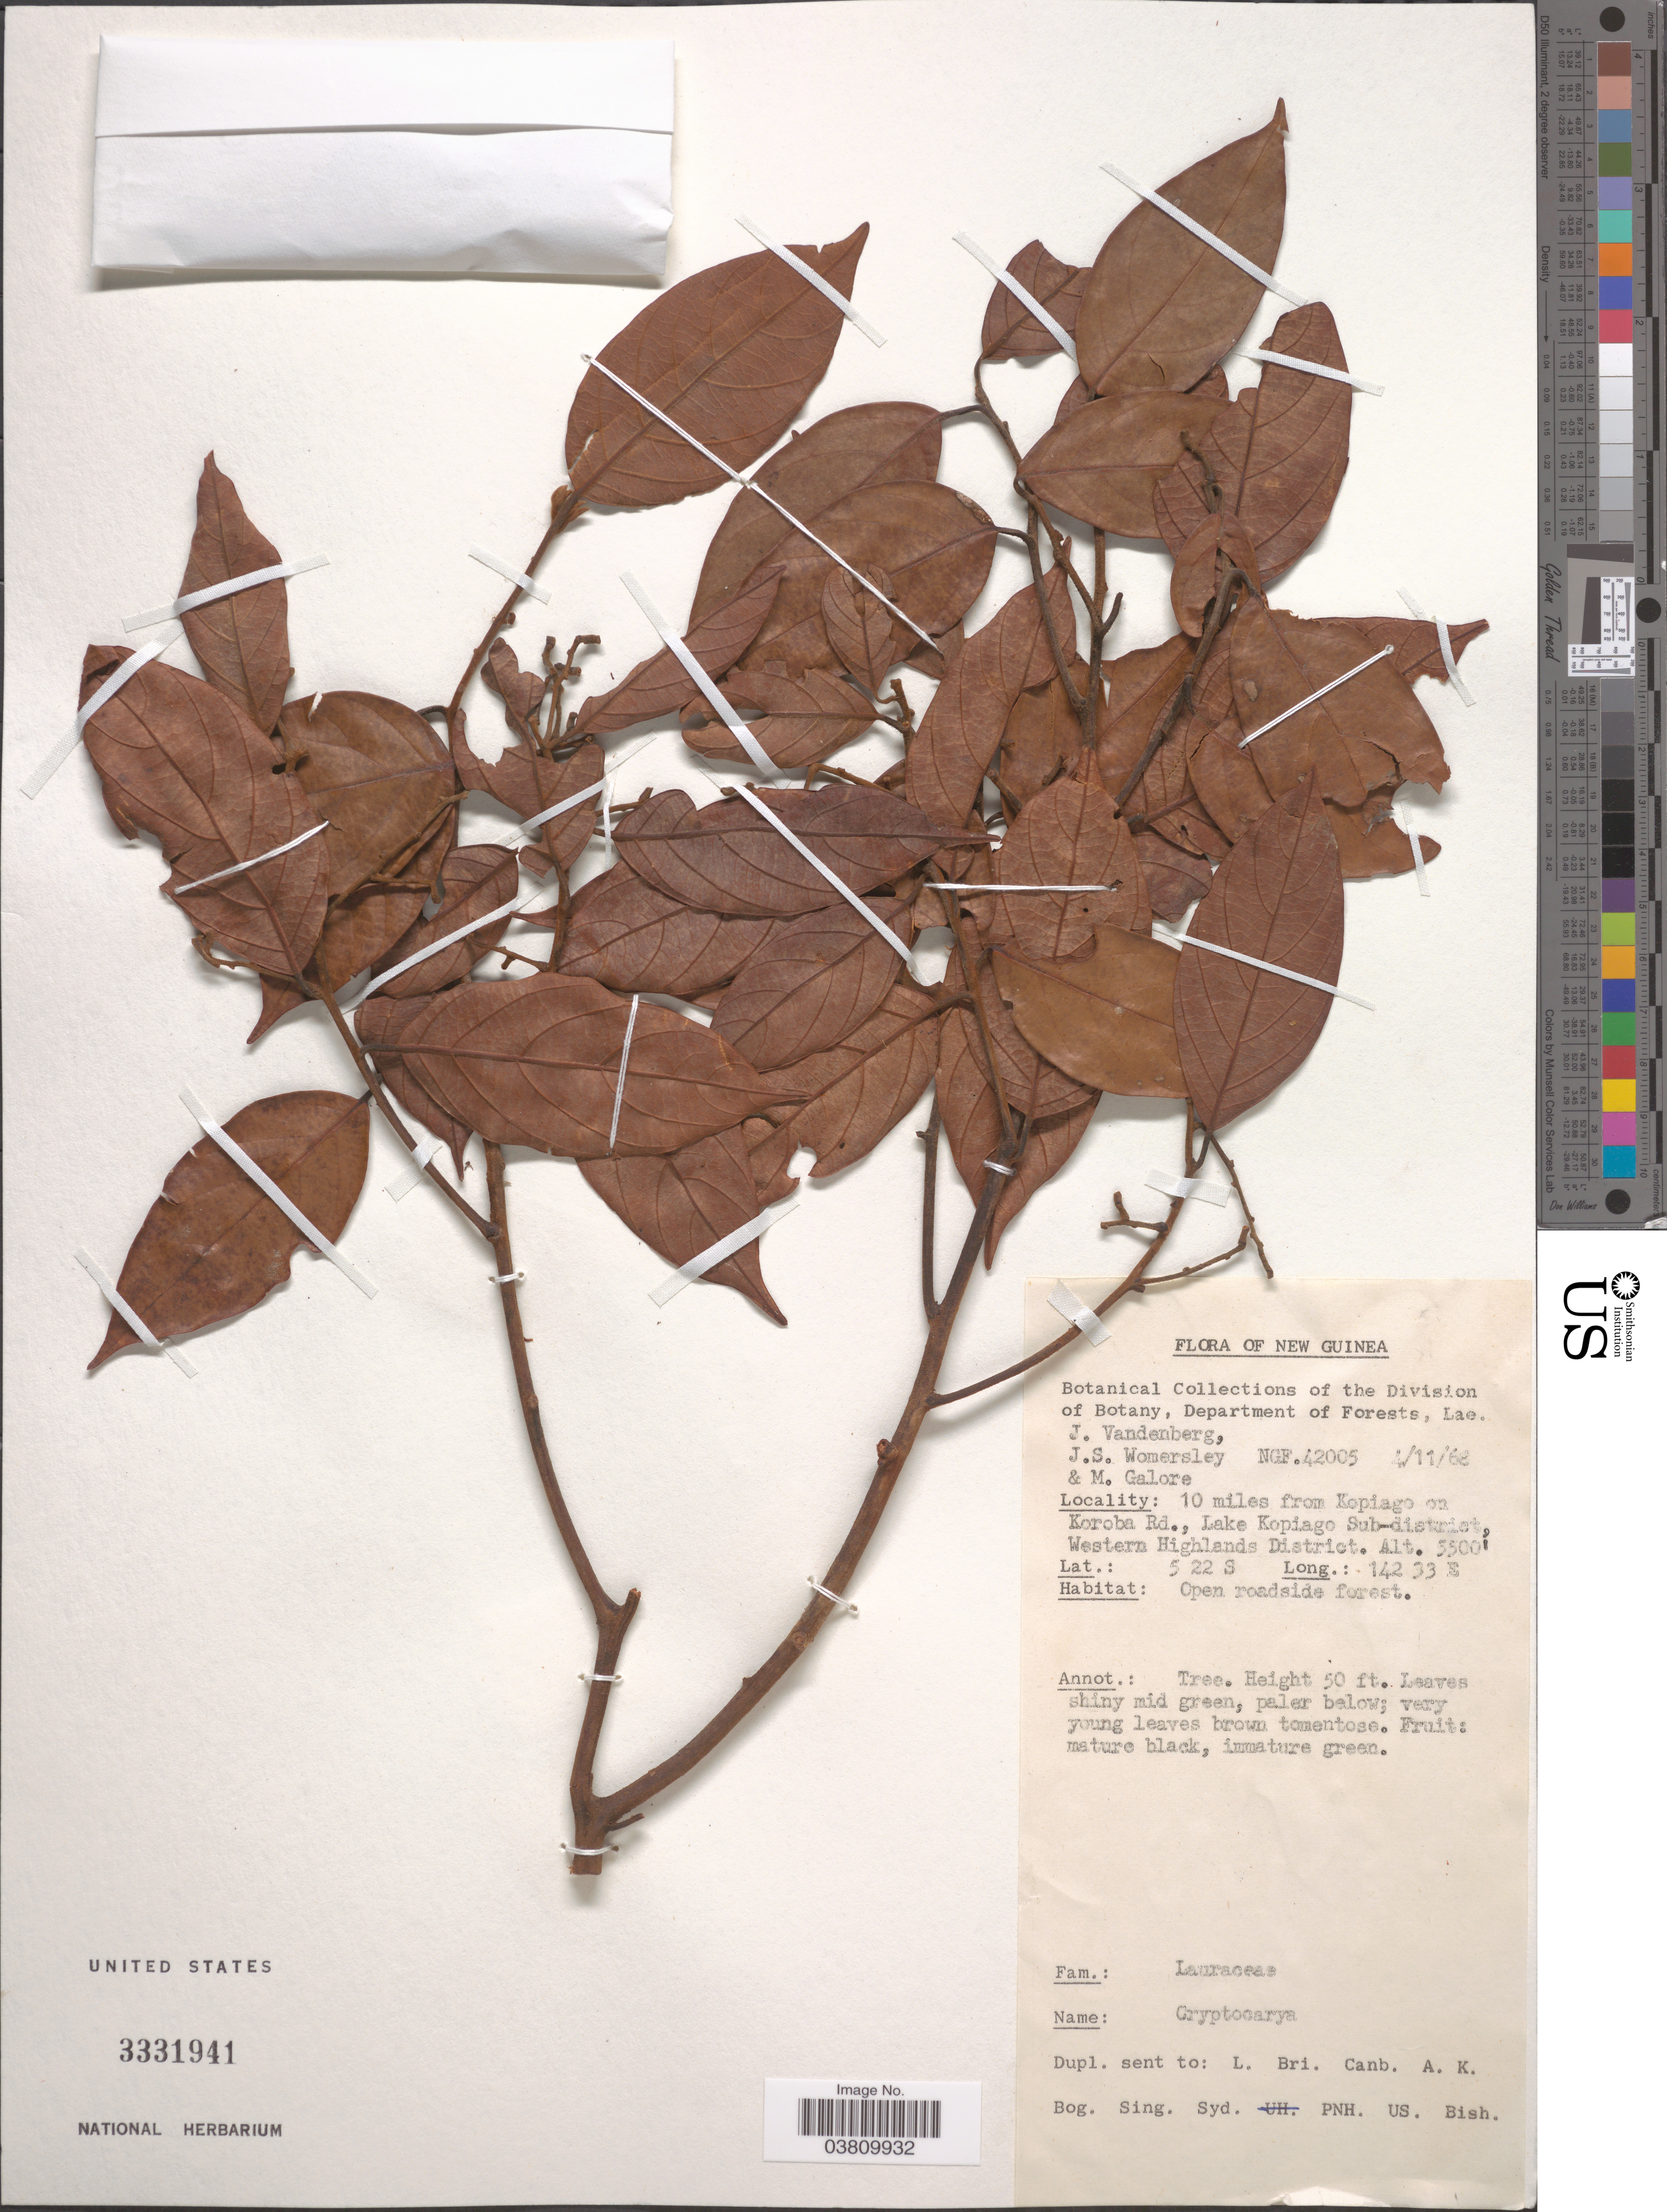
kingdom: Plantae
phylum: Tracheophyta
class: Magnoliopsida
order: Laurales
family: Lauraceae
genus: Cryptocarya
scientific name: Cryptocarya sp.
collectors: J. Vandenberg, J. S. Womersley & M. Galore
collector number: NGF42005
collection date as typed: Transcribed d/m/y: 4/11/62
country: Papua New Guinea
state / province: Western Highlands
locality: New Guinea. 10 miles from Kopiago on Koroba Rd., Lake Kopiago Sub-district, Western Highlands District.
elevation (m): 1676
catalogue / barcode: US 3331941